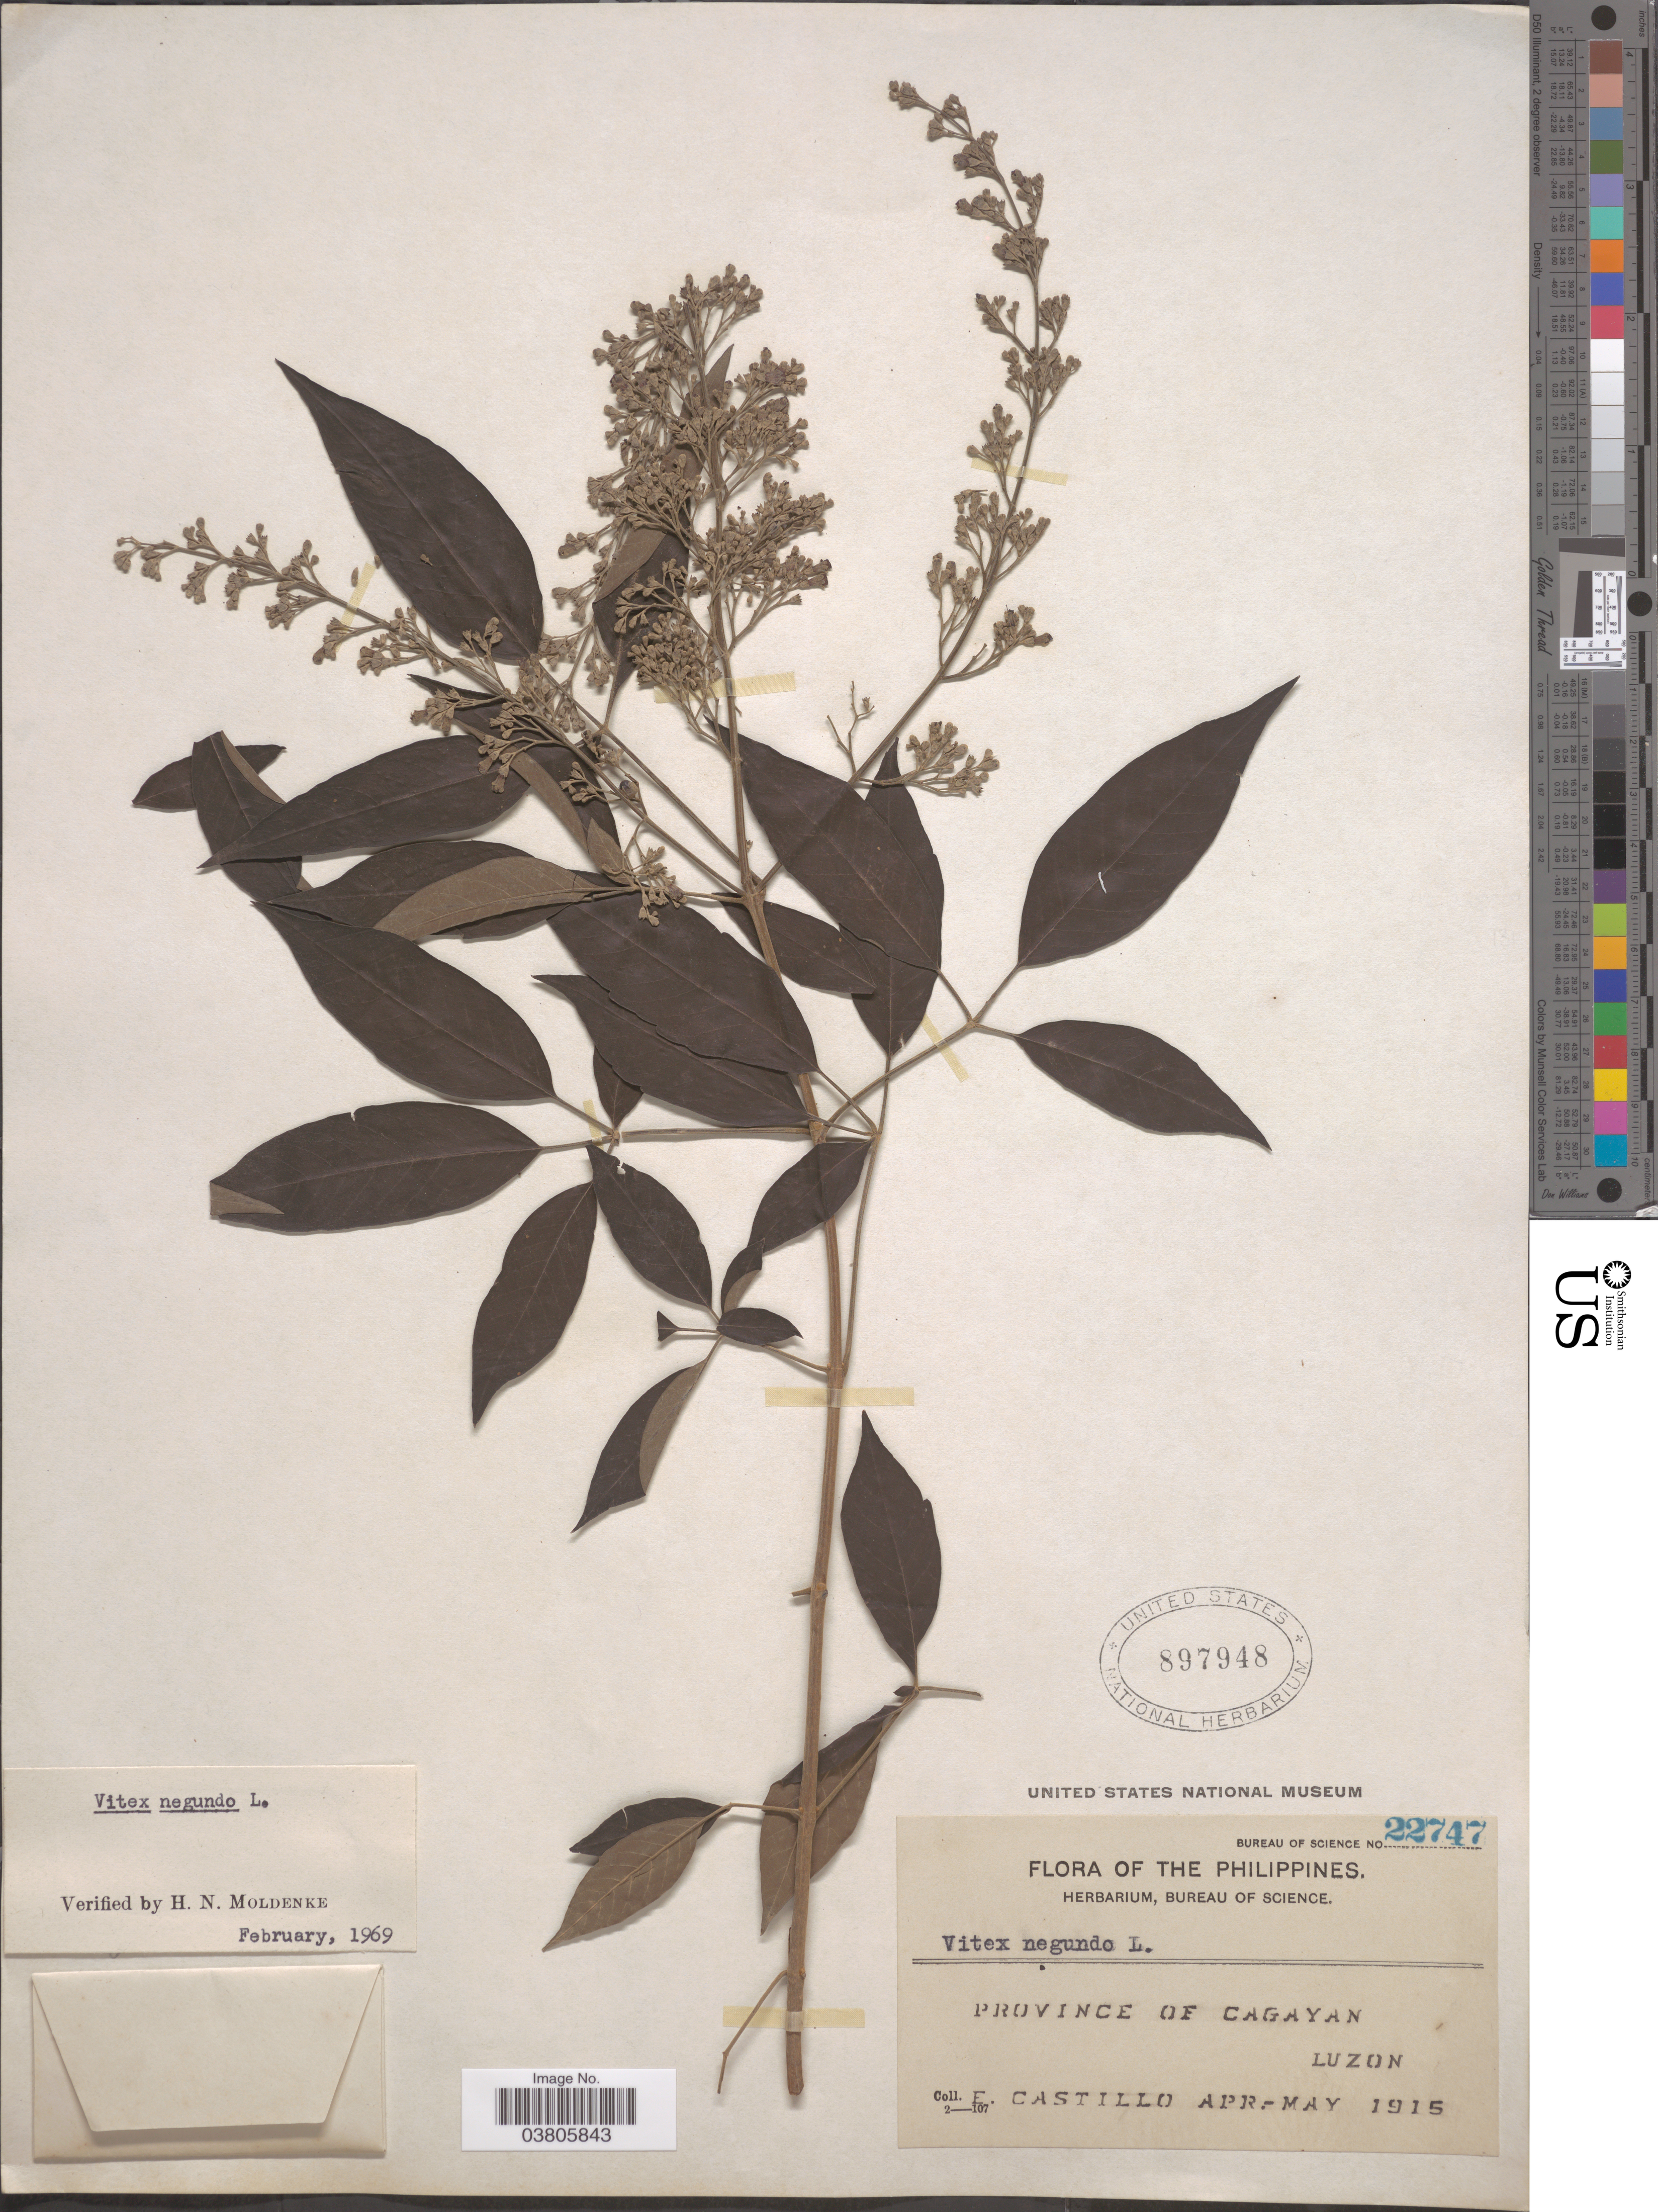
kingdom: Plantae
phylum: Tracheophyta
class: Magnoliopsida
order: Lamiales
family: Lamiaceae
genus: Vitex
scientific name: Vitex negundo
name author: L.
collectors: E. Castillo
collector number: Bureau of Science 22747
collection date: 1915-04/1915-05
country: Philippines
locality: Province of Cagayan, Luzon.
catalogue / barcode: US 897948